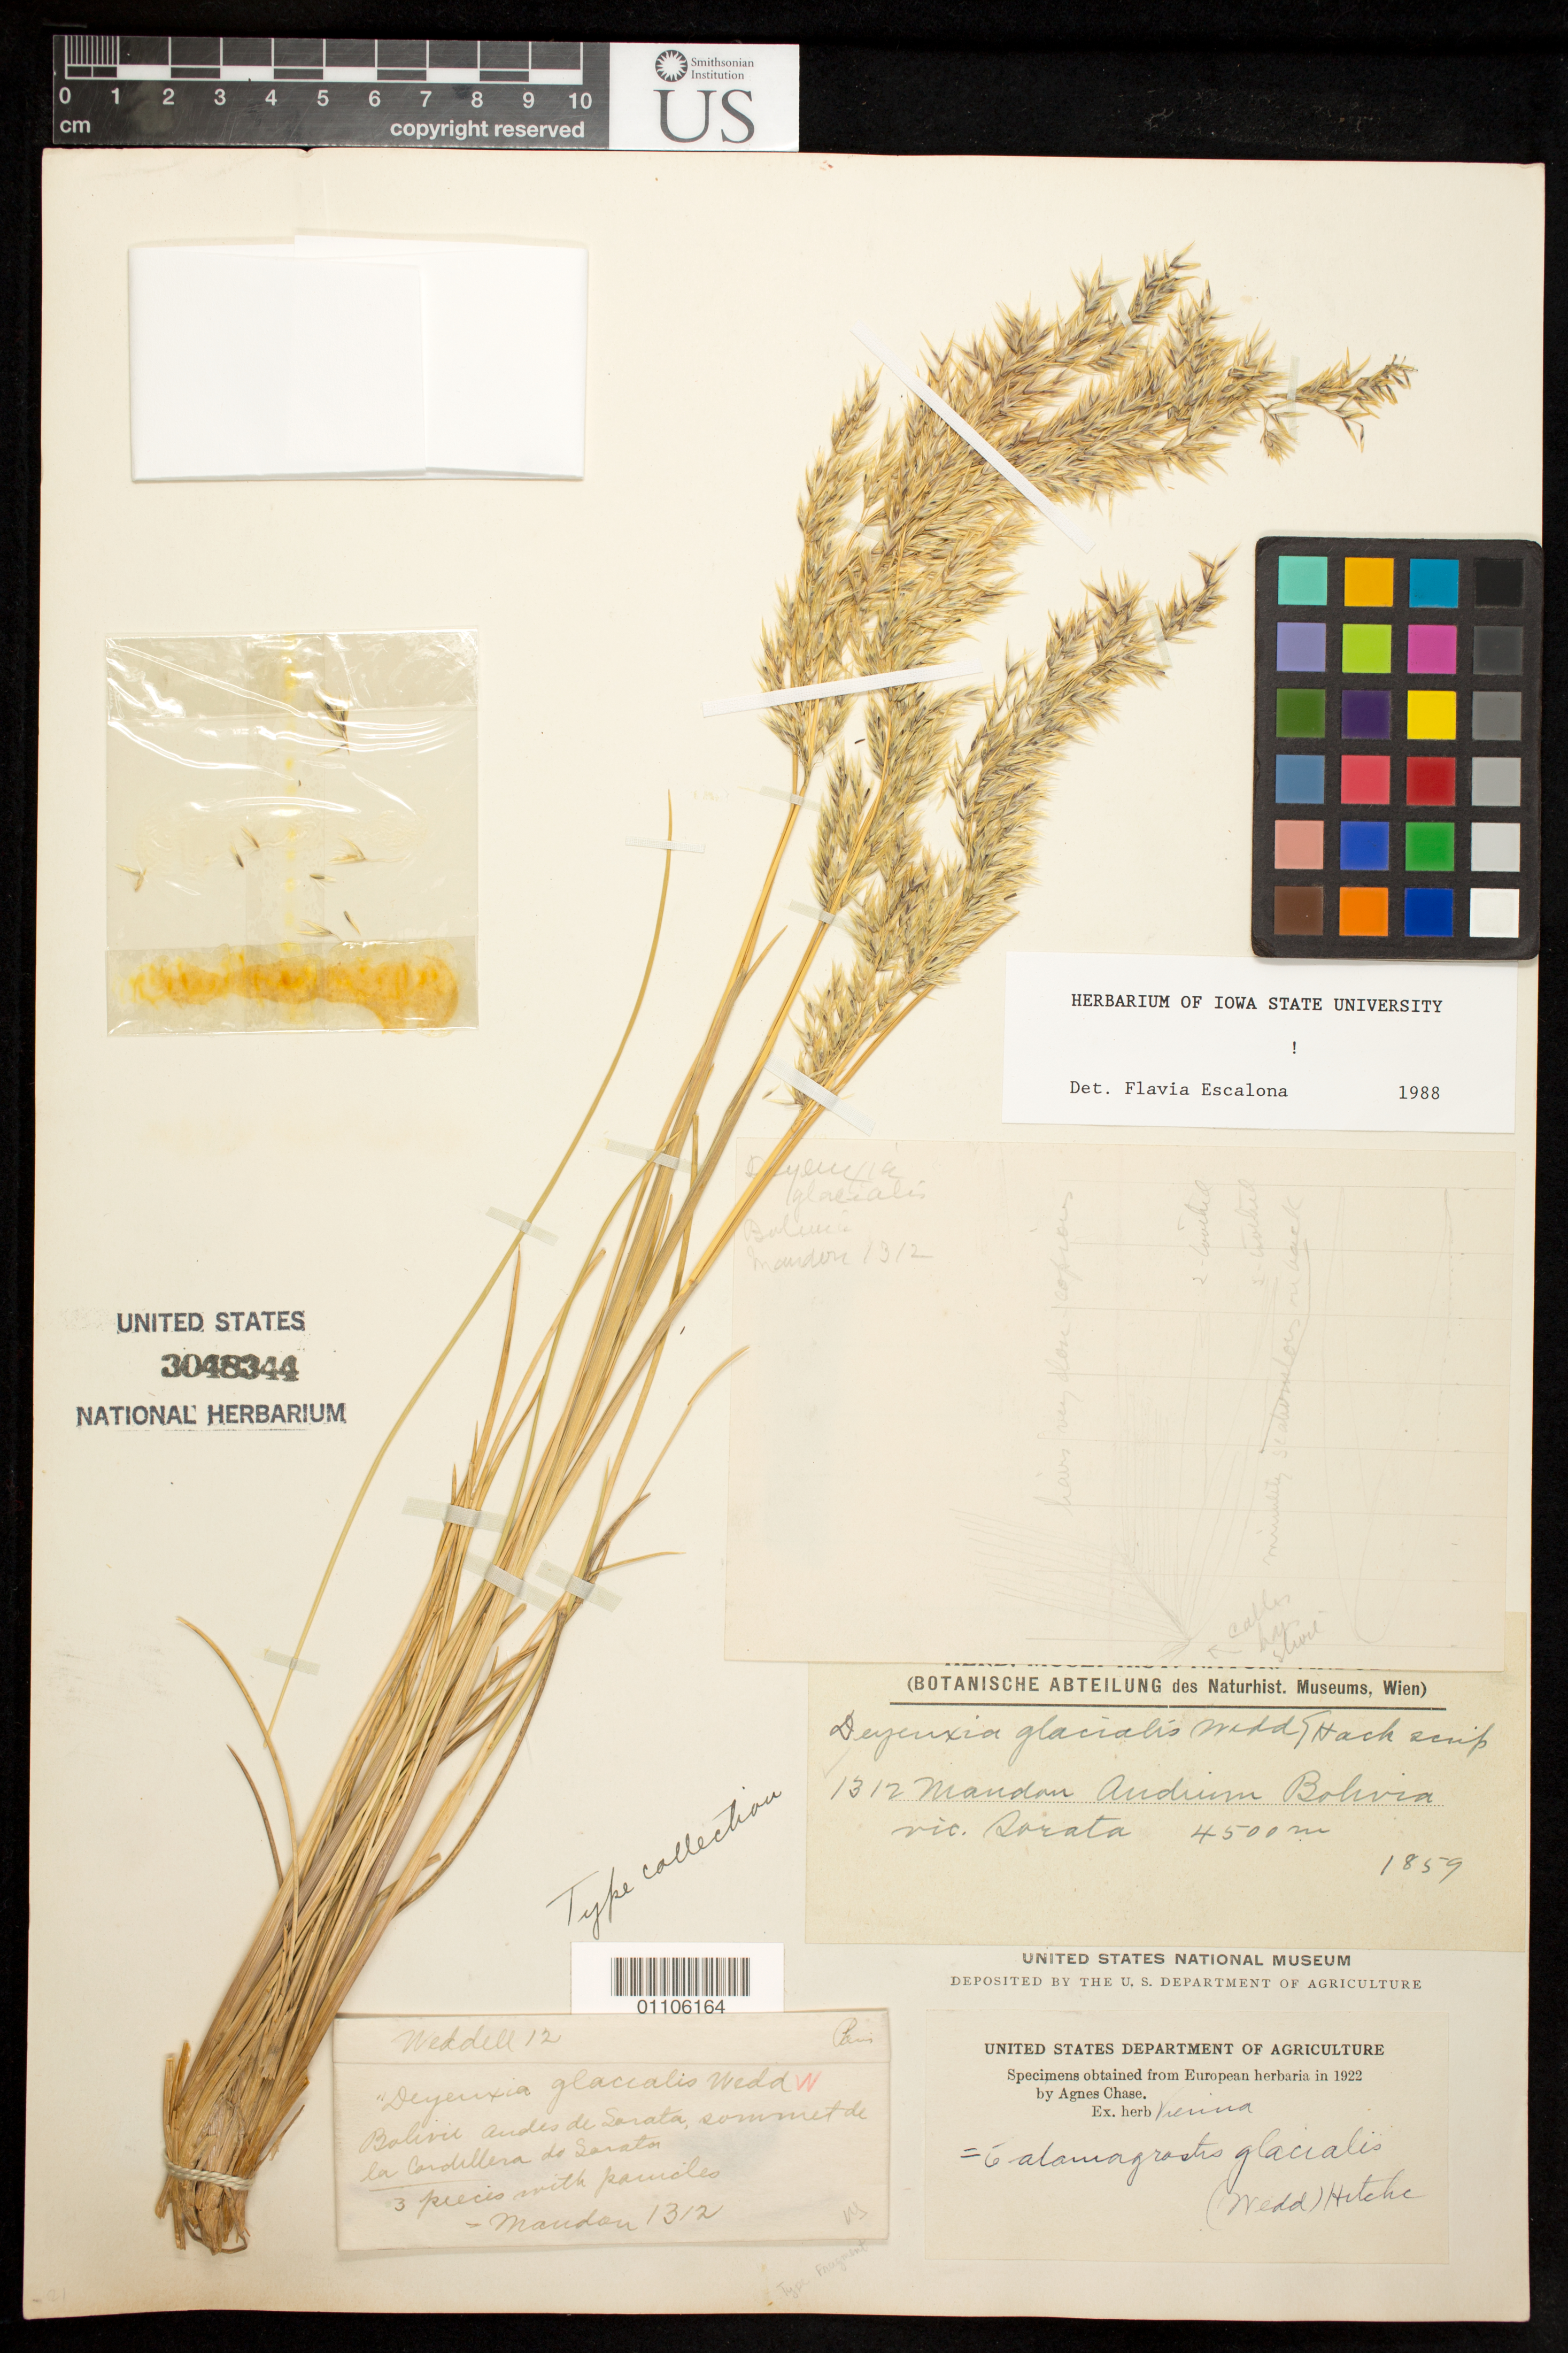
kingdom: Plantae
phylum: Tracheophyta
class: Liliopsida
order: Poales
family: Poaceae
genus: Deyeuxia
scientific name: Deyeuxia glacialis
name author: Wedd.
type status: Isosyntype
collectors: G. Mandon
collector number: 1312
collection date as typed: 1859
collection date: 1859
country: Bolivia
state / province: La Paz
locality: Andium Bolivia, vic. Sorata.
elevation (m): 4500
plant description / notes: Specimen ex herb. Vienna.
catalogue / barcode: US 3048344